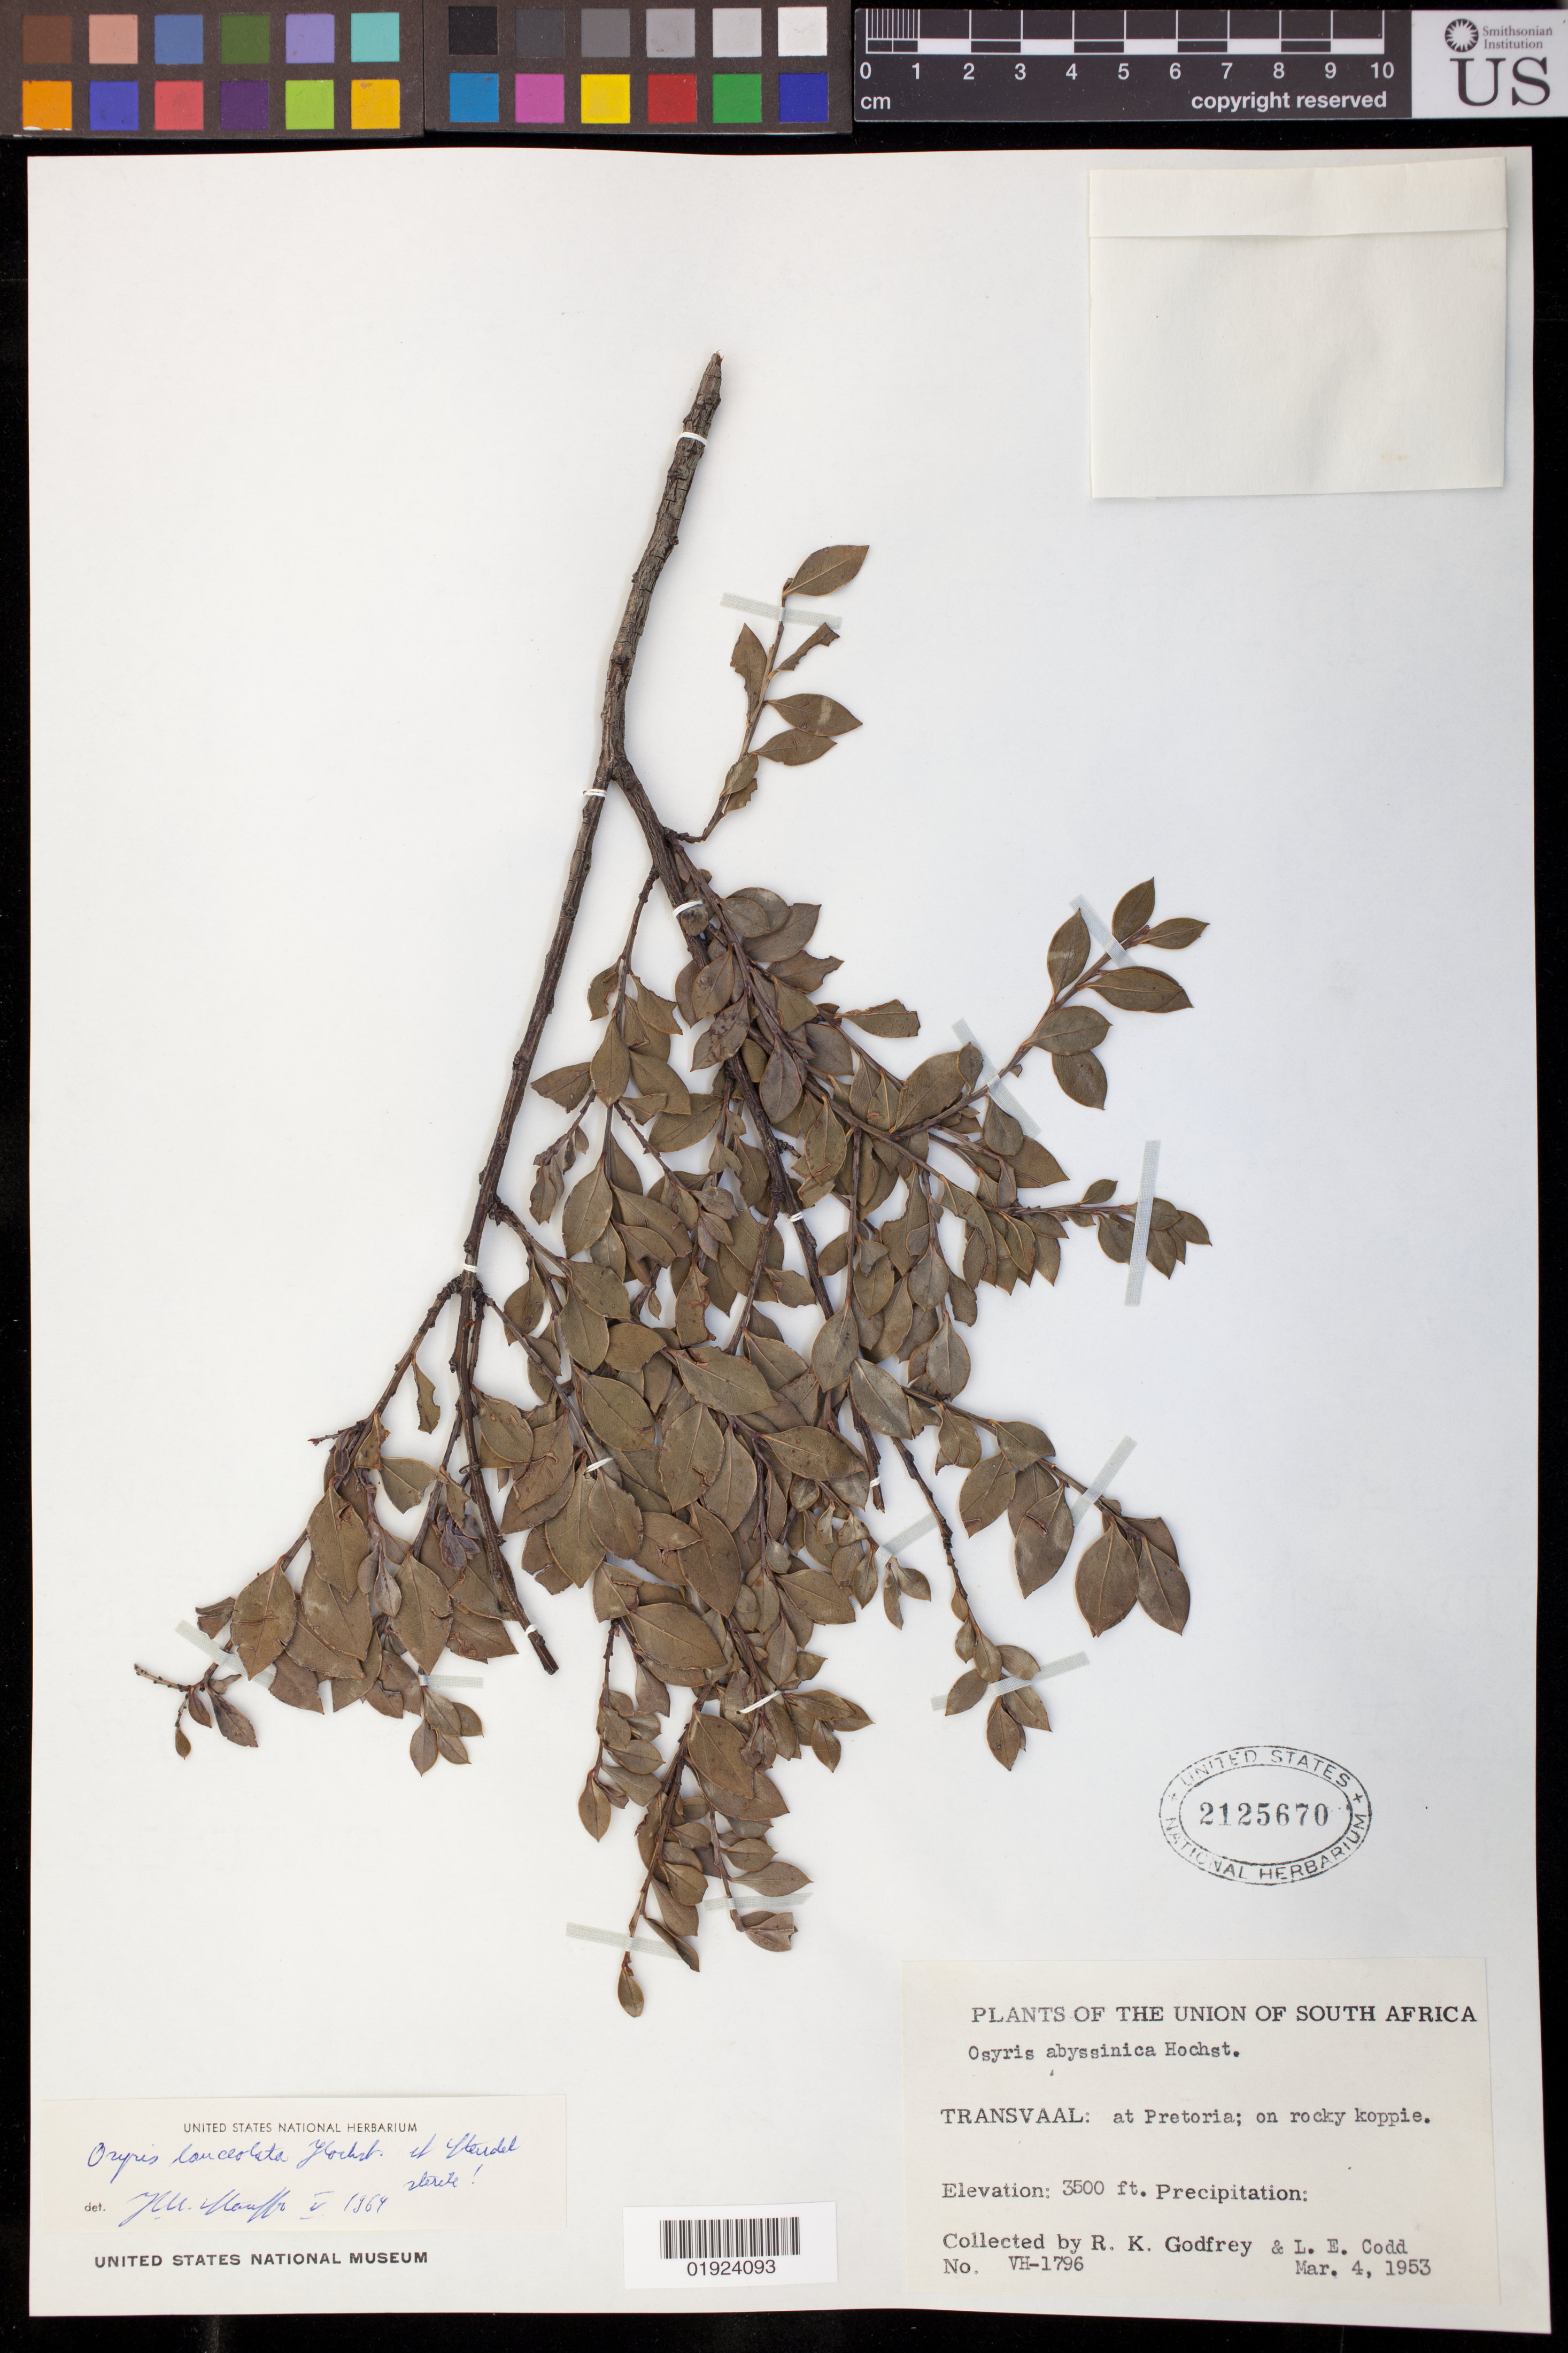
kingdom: Plantae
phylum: Tracheophyta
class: Magnoliopsida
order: Santalales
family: Santalaceae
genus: Osyris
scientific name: Osyris quadripartita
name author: Salzm. ex Decne.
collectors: R. K. Godfrey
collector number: VH-1796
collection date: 1953-03-04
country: South Africa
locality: Transvaal: at Pretoria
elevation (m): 1067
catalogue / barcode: US 2125670